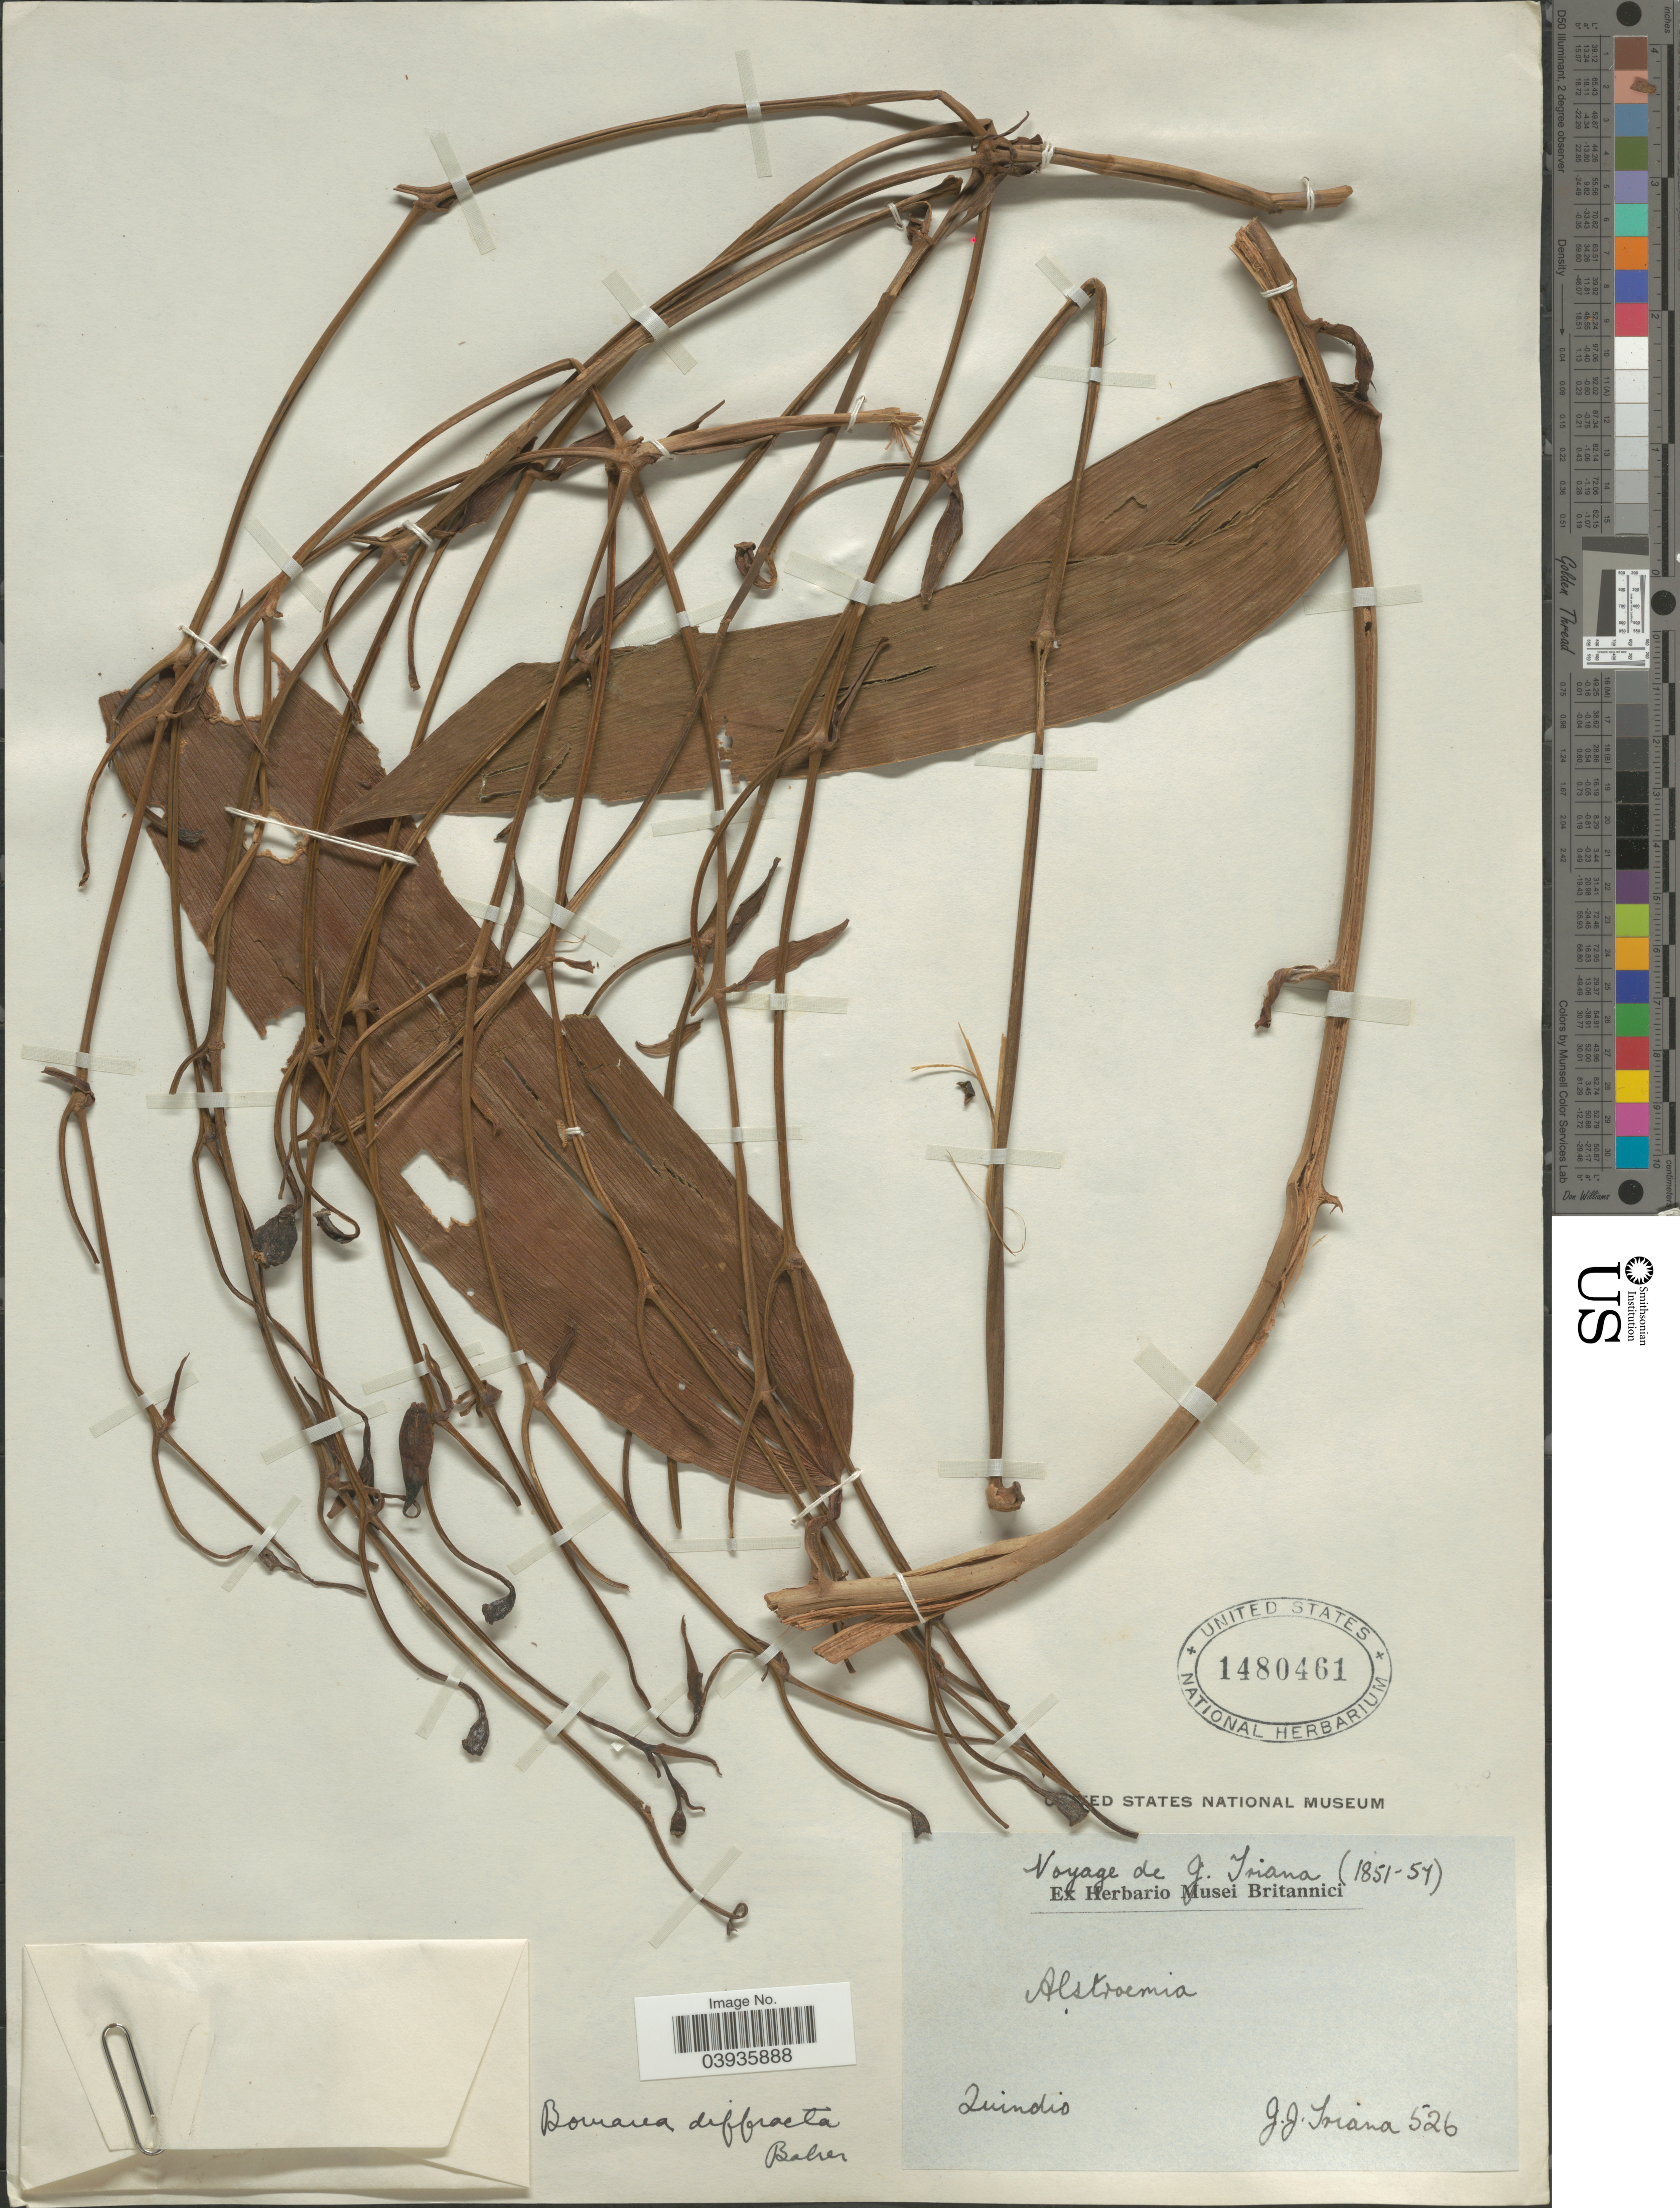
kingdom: Plantae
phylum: Tracheophyta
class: Liliopsida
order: Liliales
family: Alstroemeriaceae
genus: Bomarea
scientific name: Bomarea diffracta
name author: Baker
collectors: J. J. Triana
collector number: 526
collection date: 1851/1857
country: Colombia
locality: Quindio.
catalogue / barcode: US 1480461